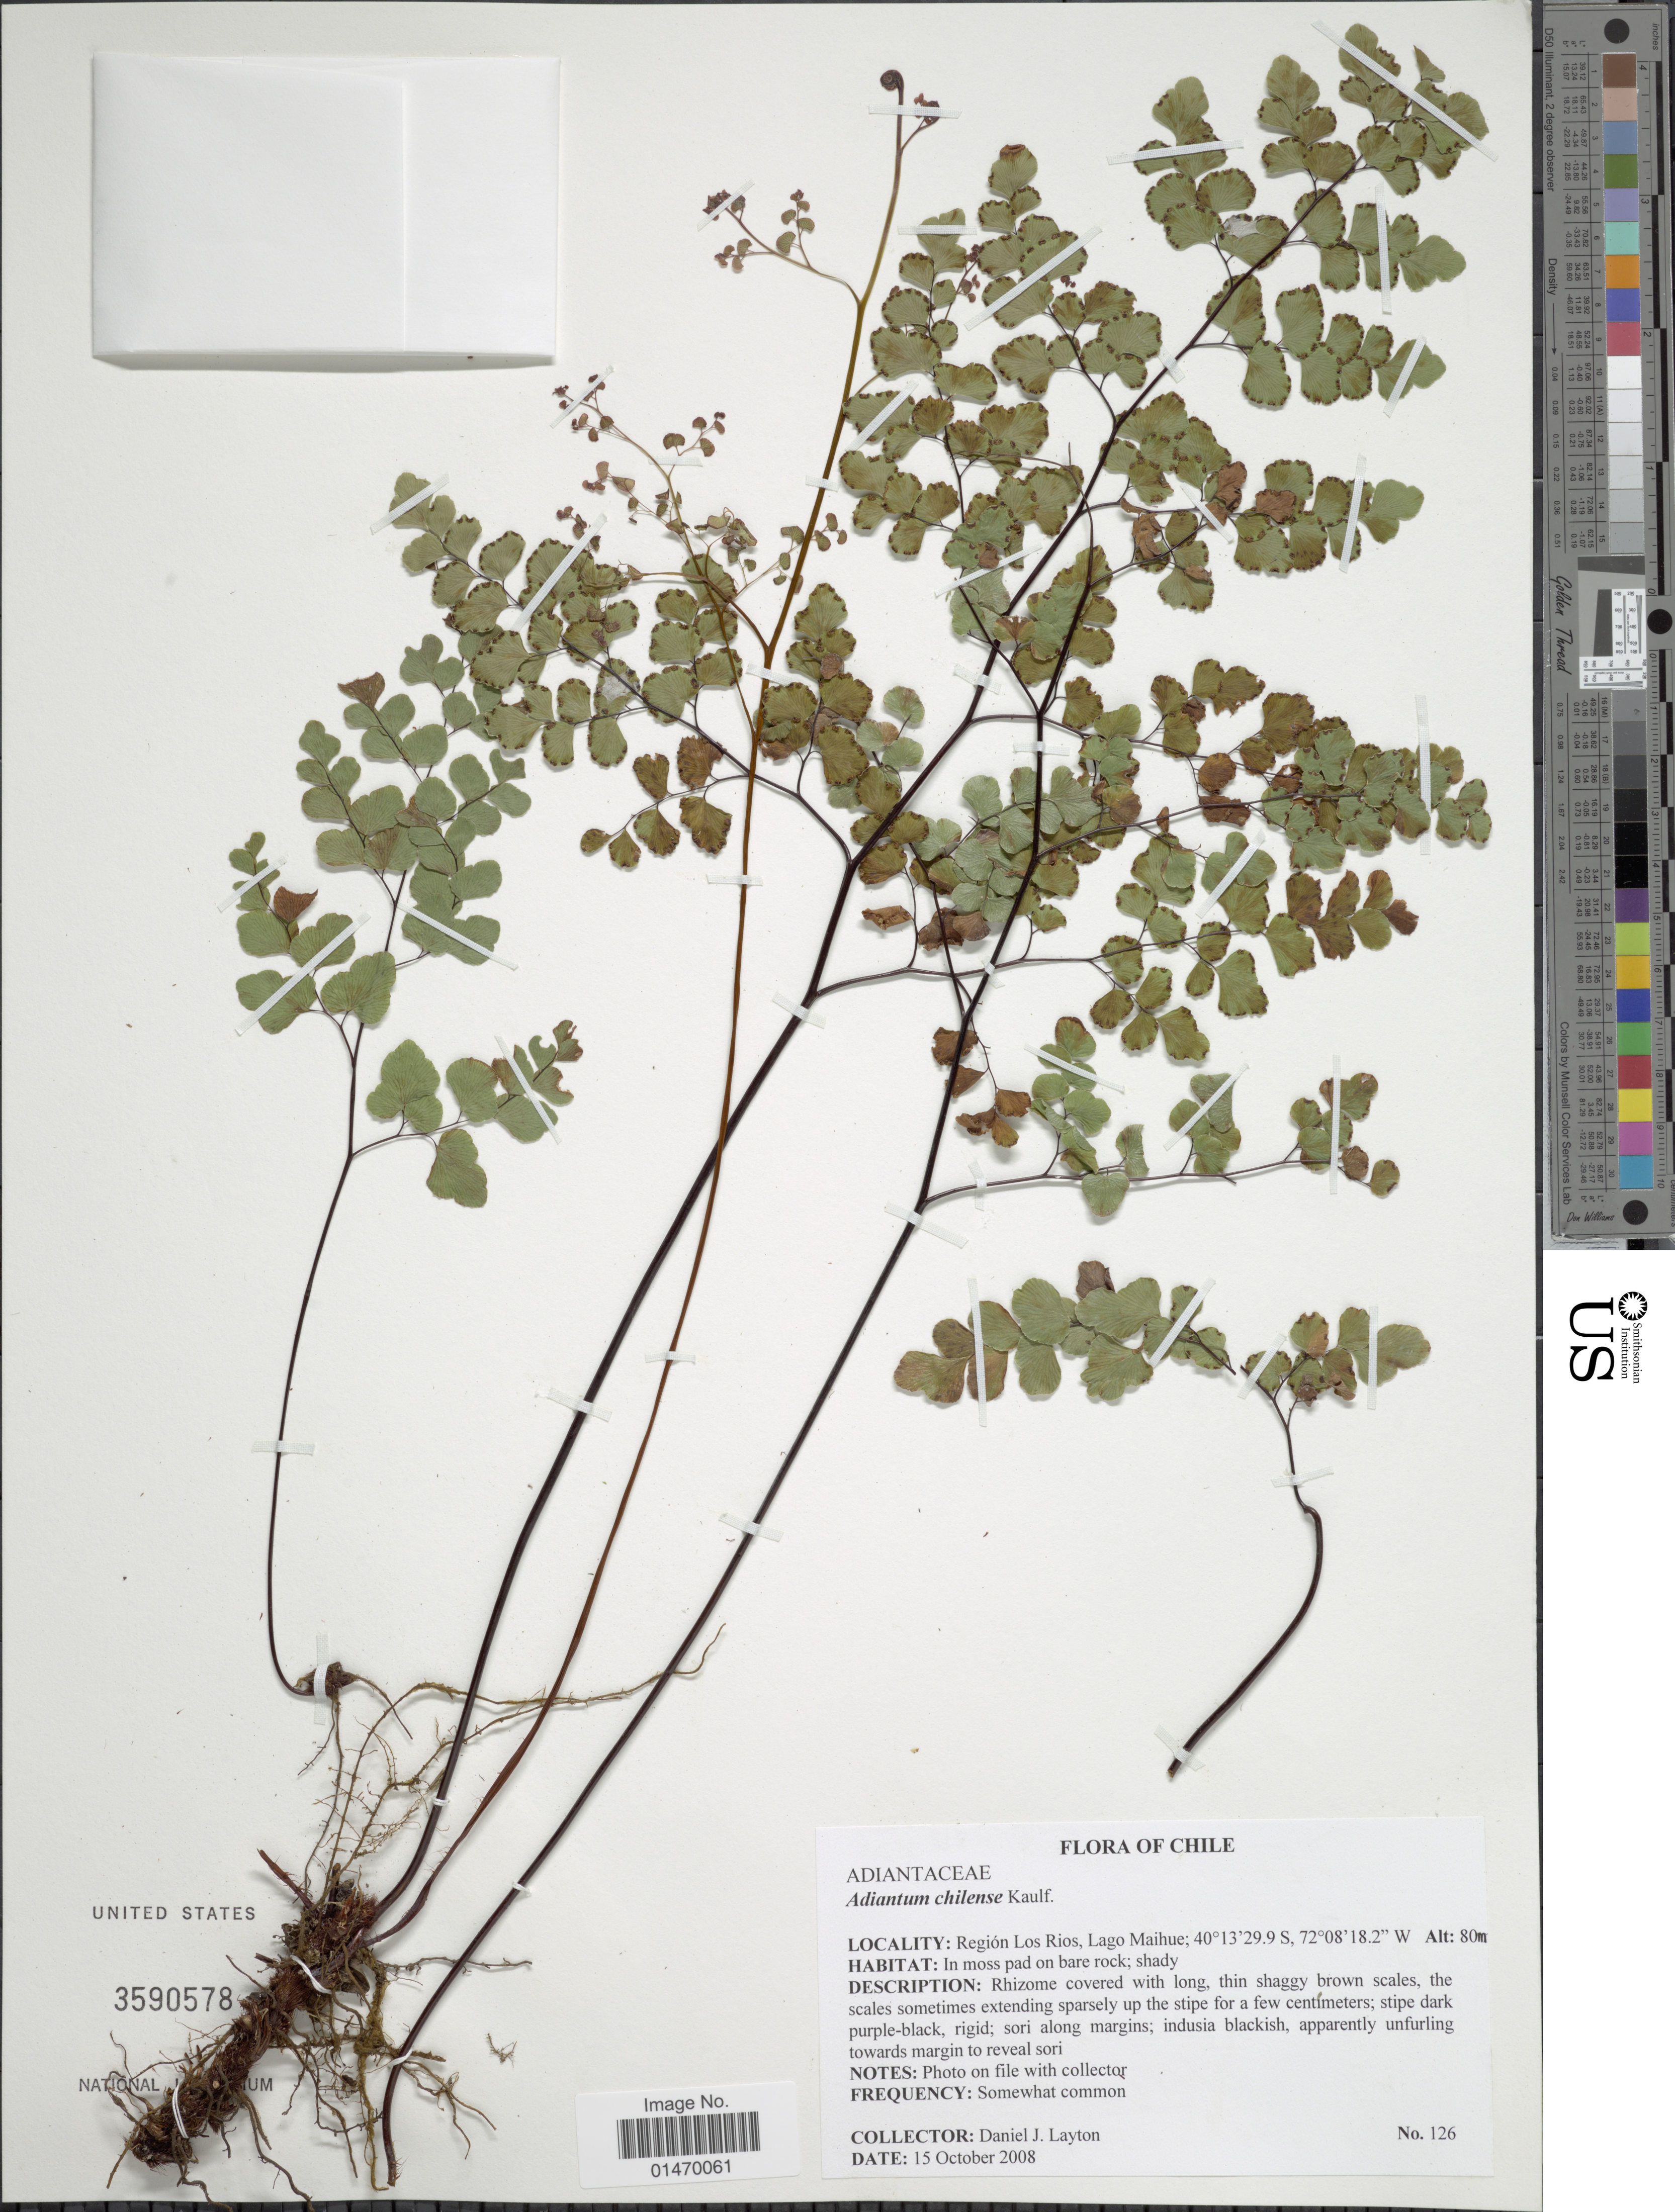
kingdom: Plantae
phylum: Tracheophyta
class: Polypodiopsida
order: Polypodiales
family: Pteridaceae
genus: Adiantum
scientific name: Adiantum chilense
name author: Kaulf.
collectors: D. J. Layton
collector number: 126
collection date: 2008-10-15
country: Chile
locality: Region Los Rioa, lago Maihue.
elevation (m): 80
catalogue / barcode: US 3590578